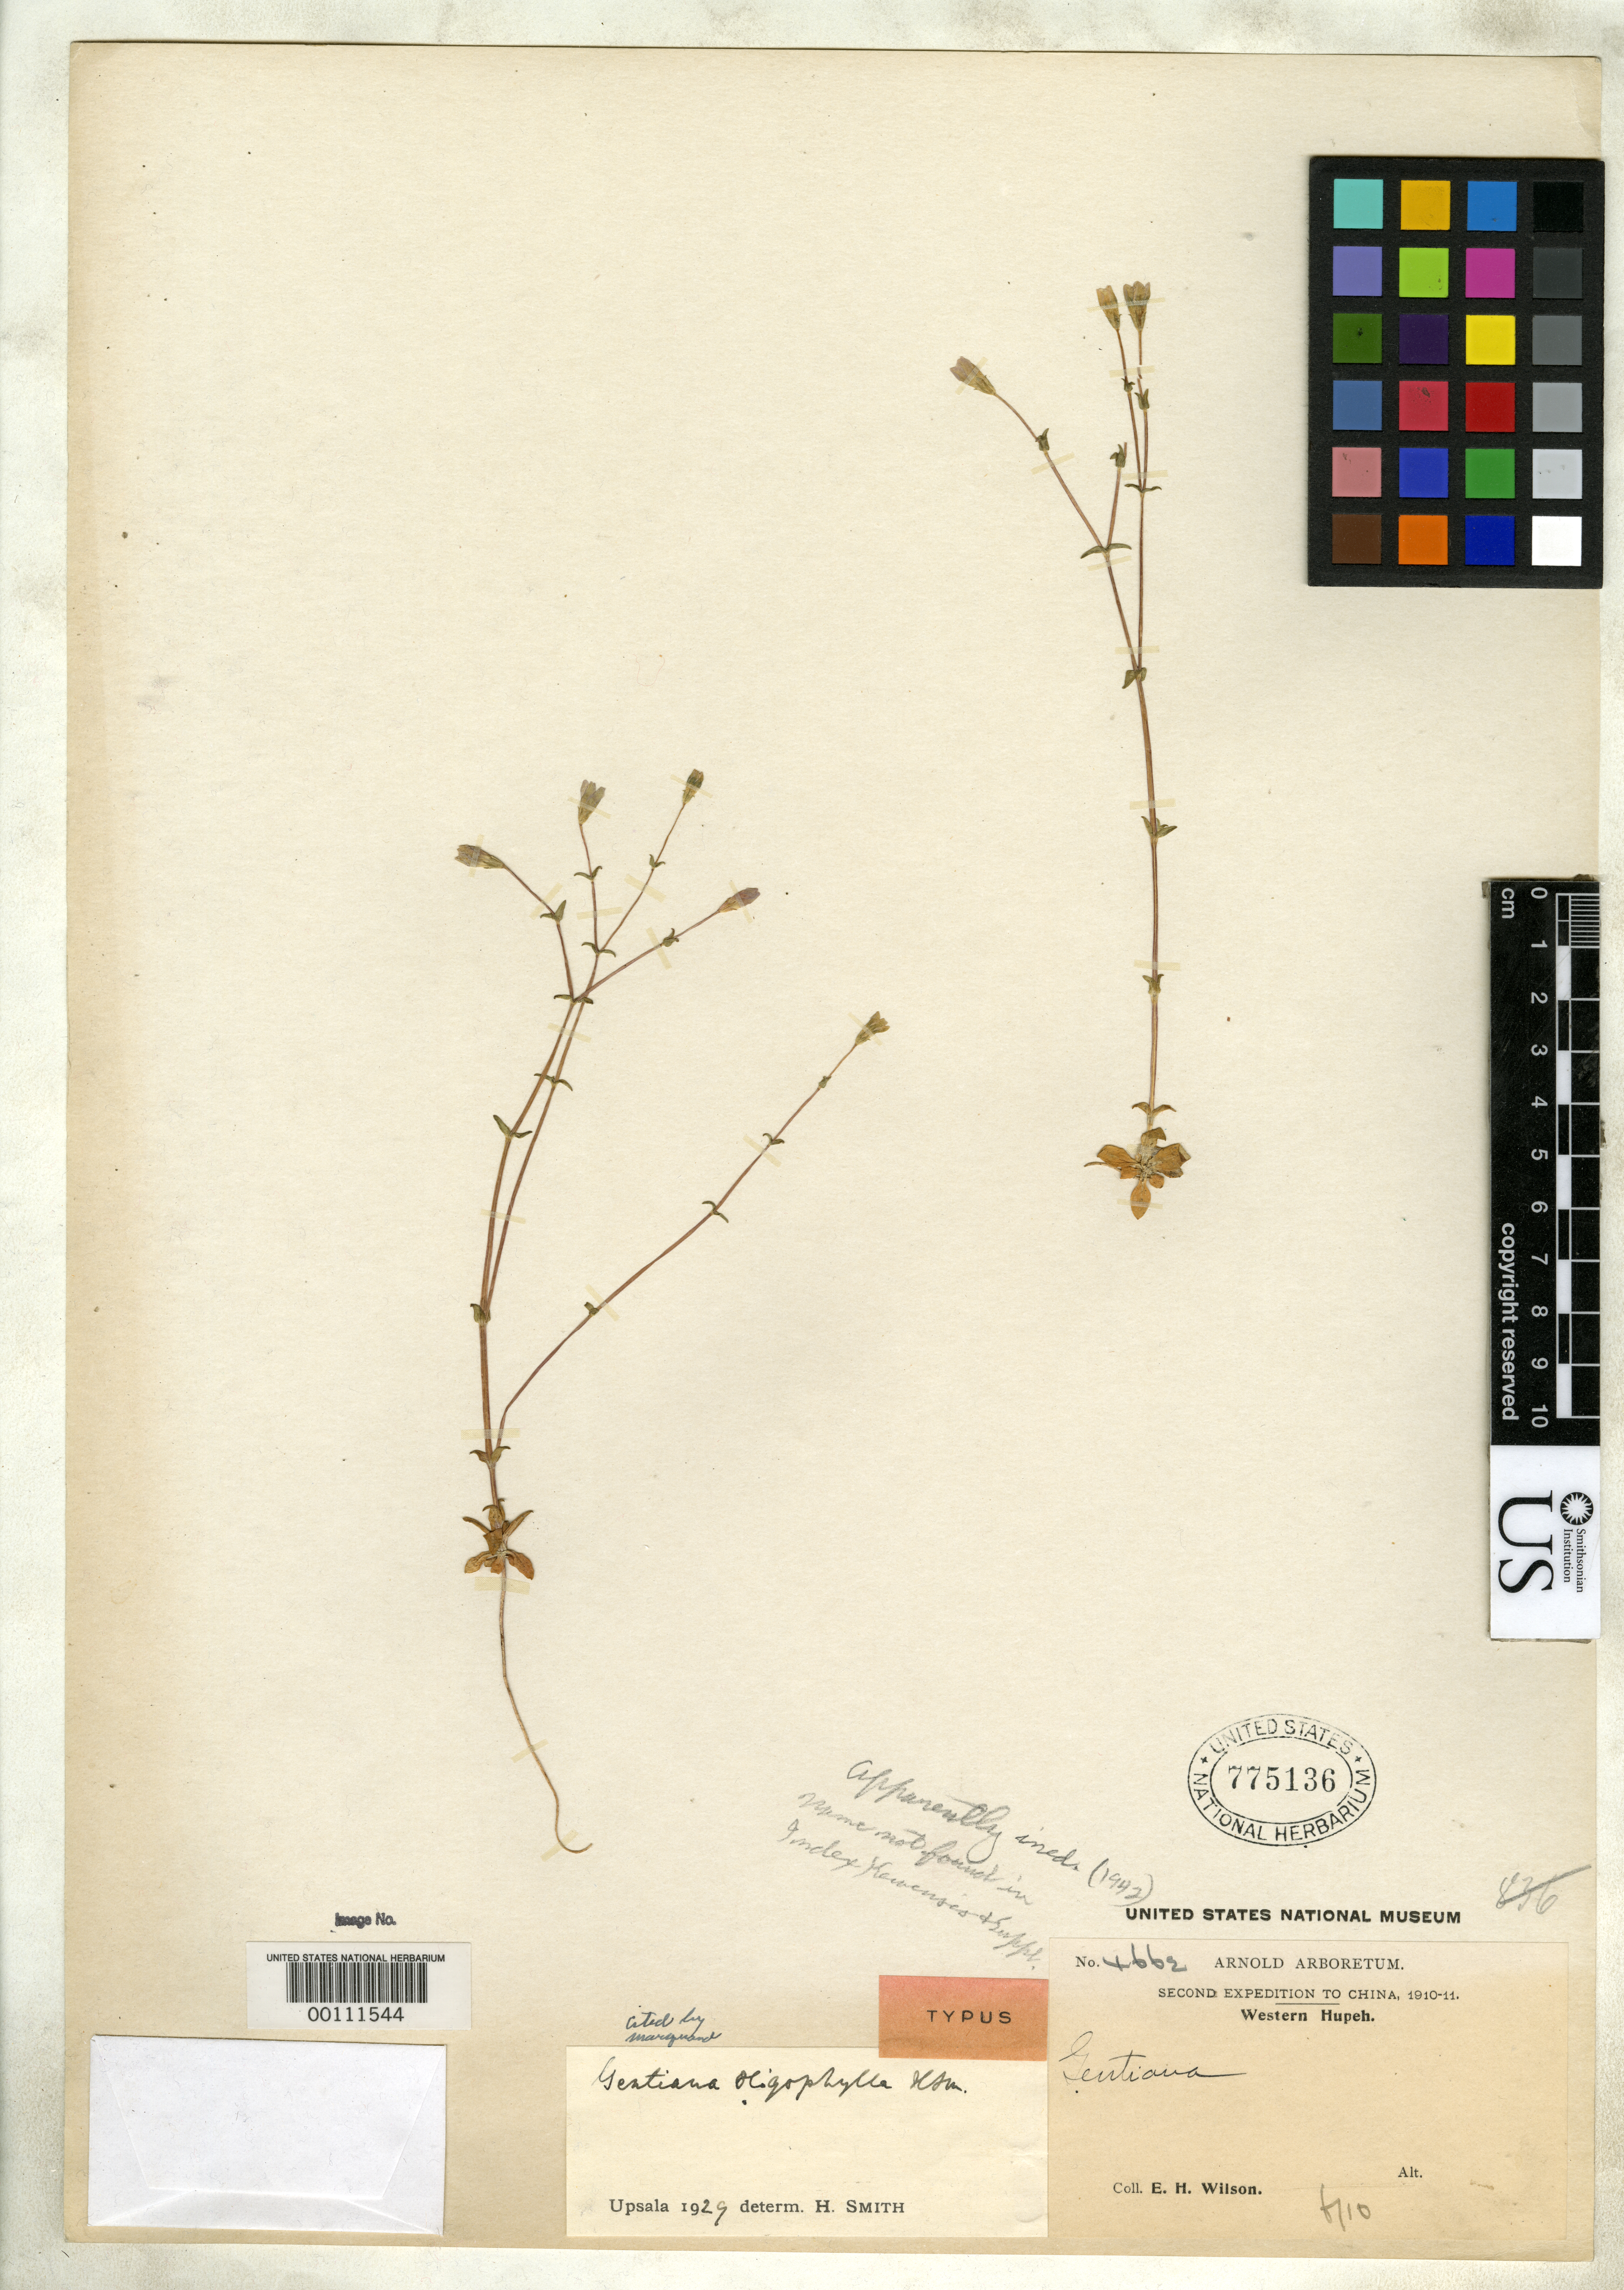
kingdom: Plantae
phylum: Tracheophyta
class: Magnoliopsida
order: Gentianales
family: Gentianaceae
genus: Gentiana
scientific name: Gentiana oligophylla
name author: Harry Sm.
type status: Isotype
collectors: E. H. Wilson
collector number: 4662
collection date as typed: Jun 1910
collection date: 1910-06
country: China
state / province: Hubei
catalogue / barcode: US 775136